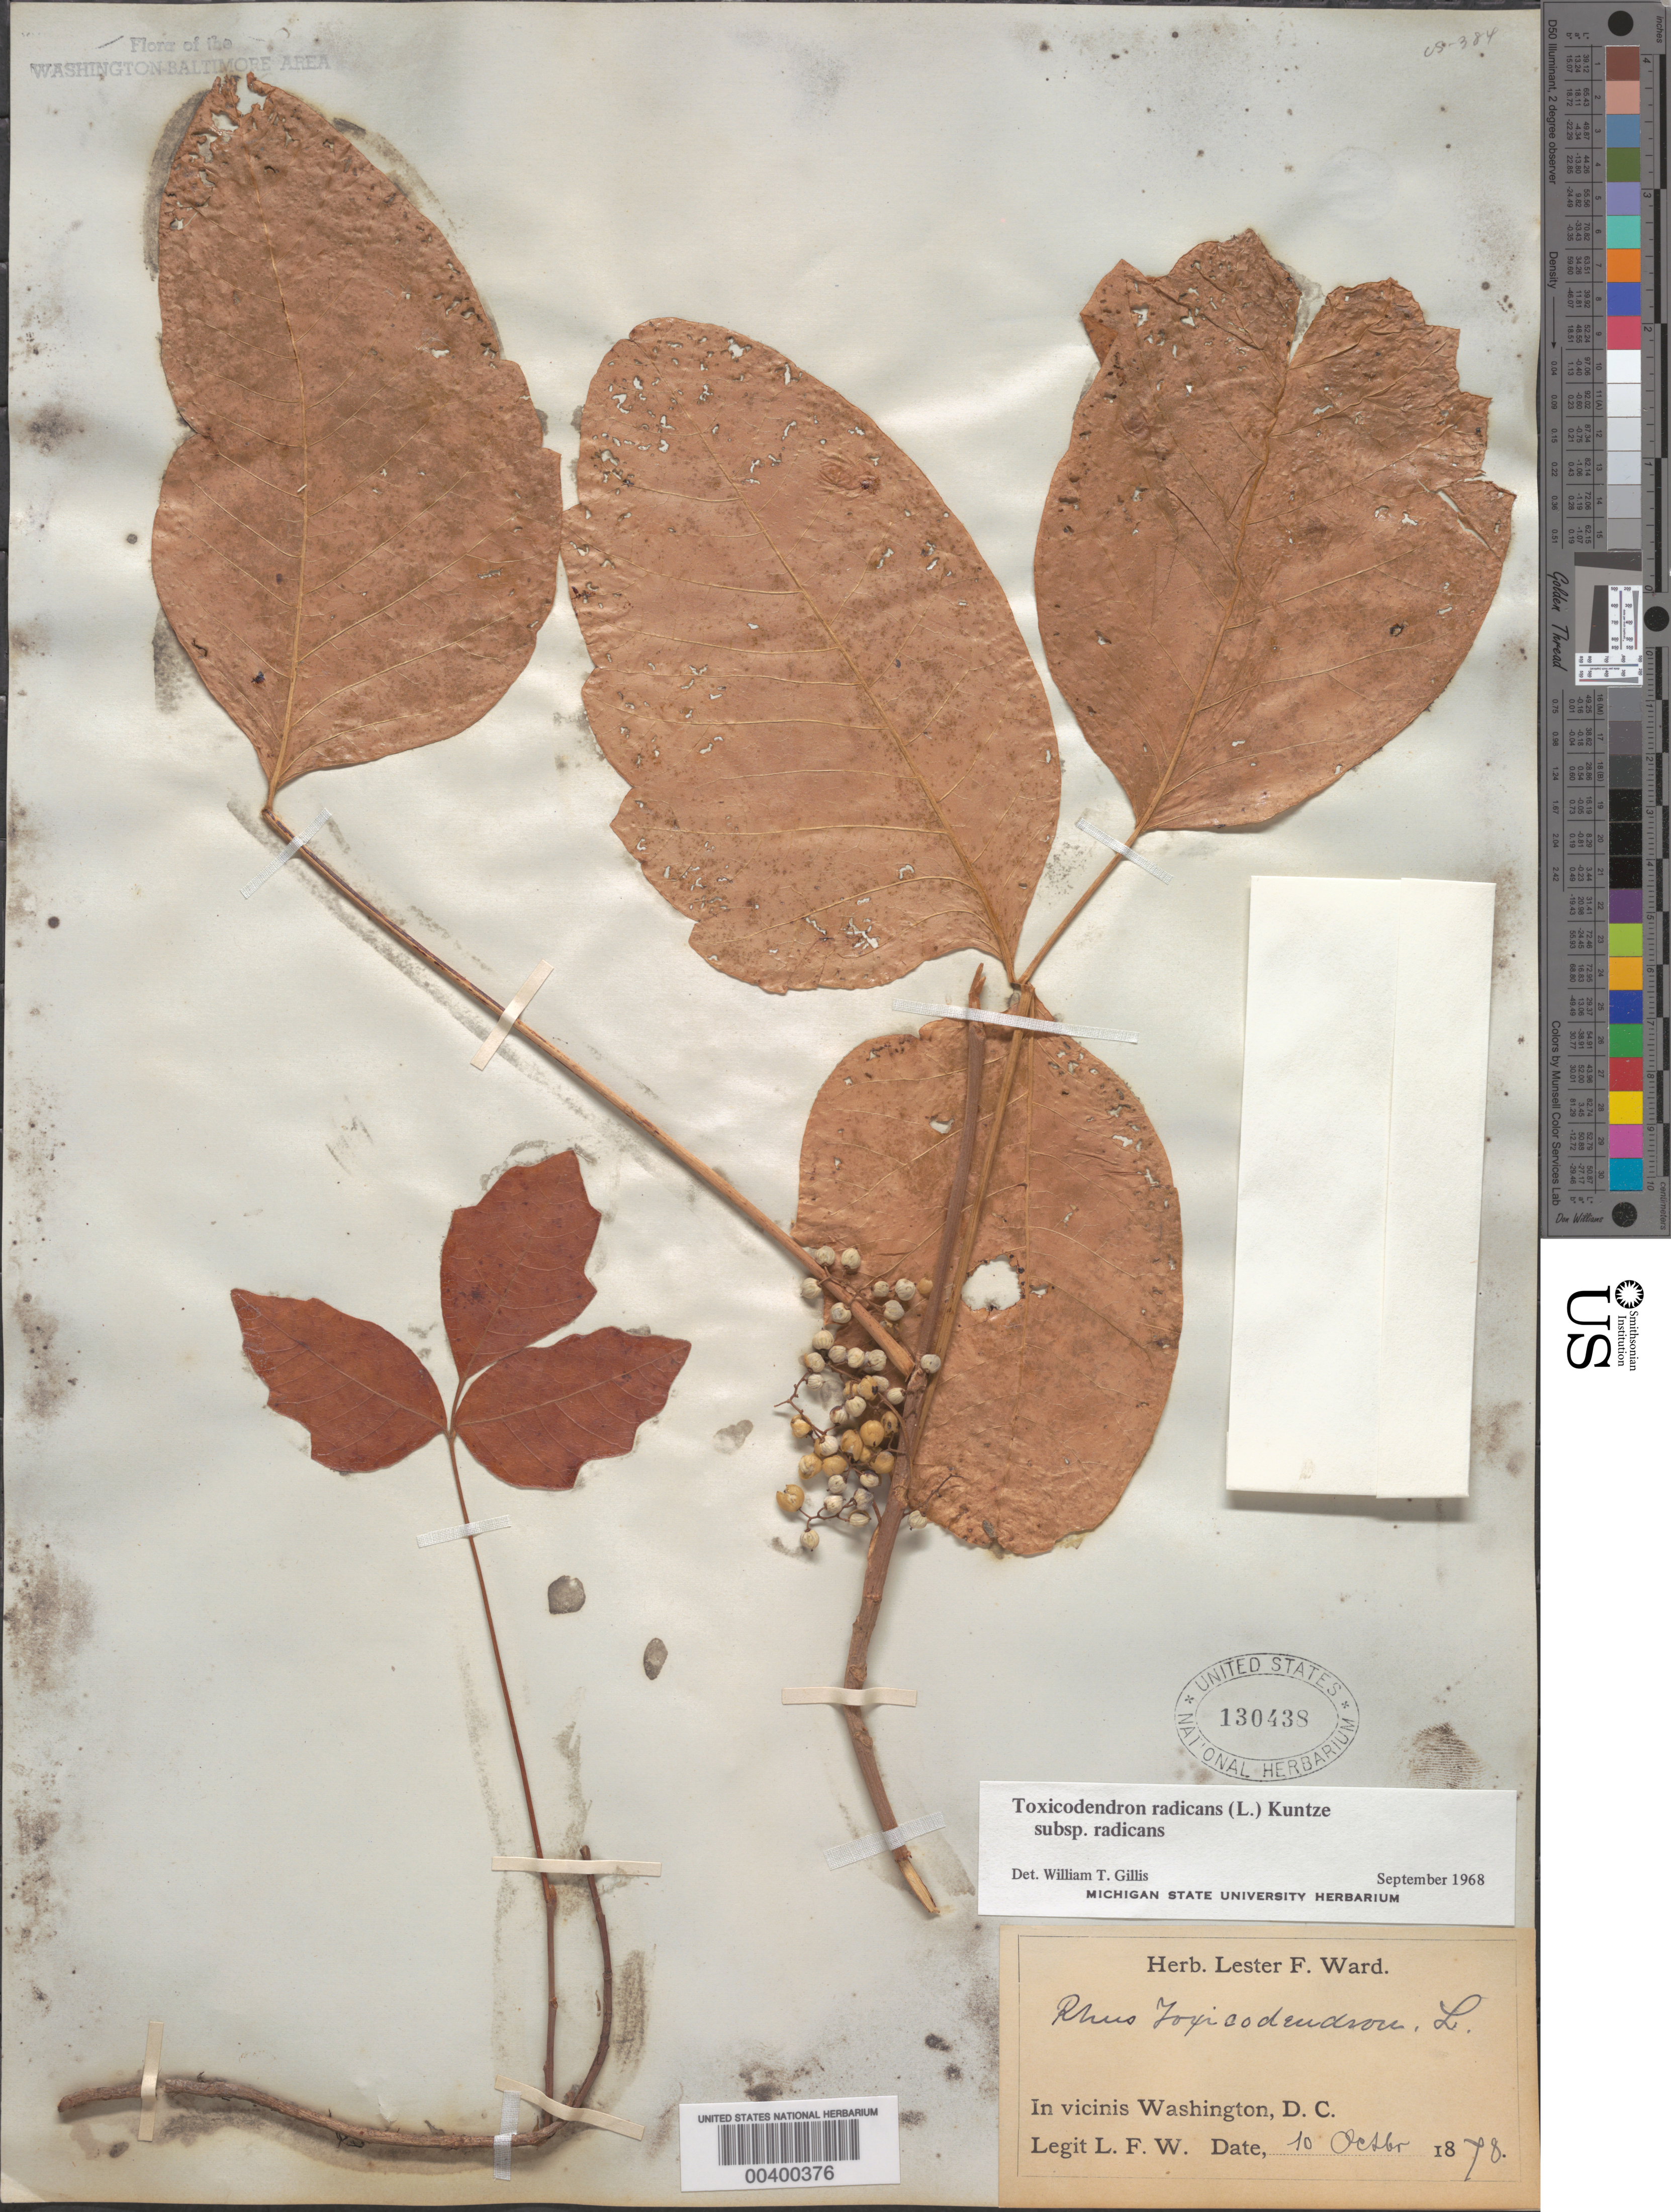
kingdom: Plantae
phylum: Tracheophyta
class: Magnoliopsida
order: Sapindales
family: Anacardiaceae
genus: Toxicodendron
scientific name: Toxicodendron radicans subsp. radicans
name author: (L.) Kuntze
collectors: L. F. Ward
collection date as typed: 10 Oct 1878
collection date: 1878-10-10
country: United States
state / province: District of Columbia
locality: Washington DC Area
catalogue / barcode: US 130438